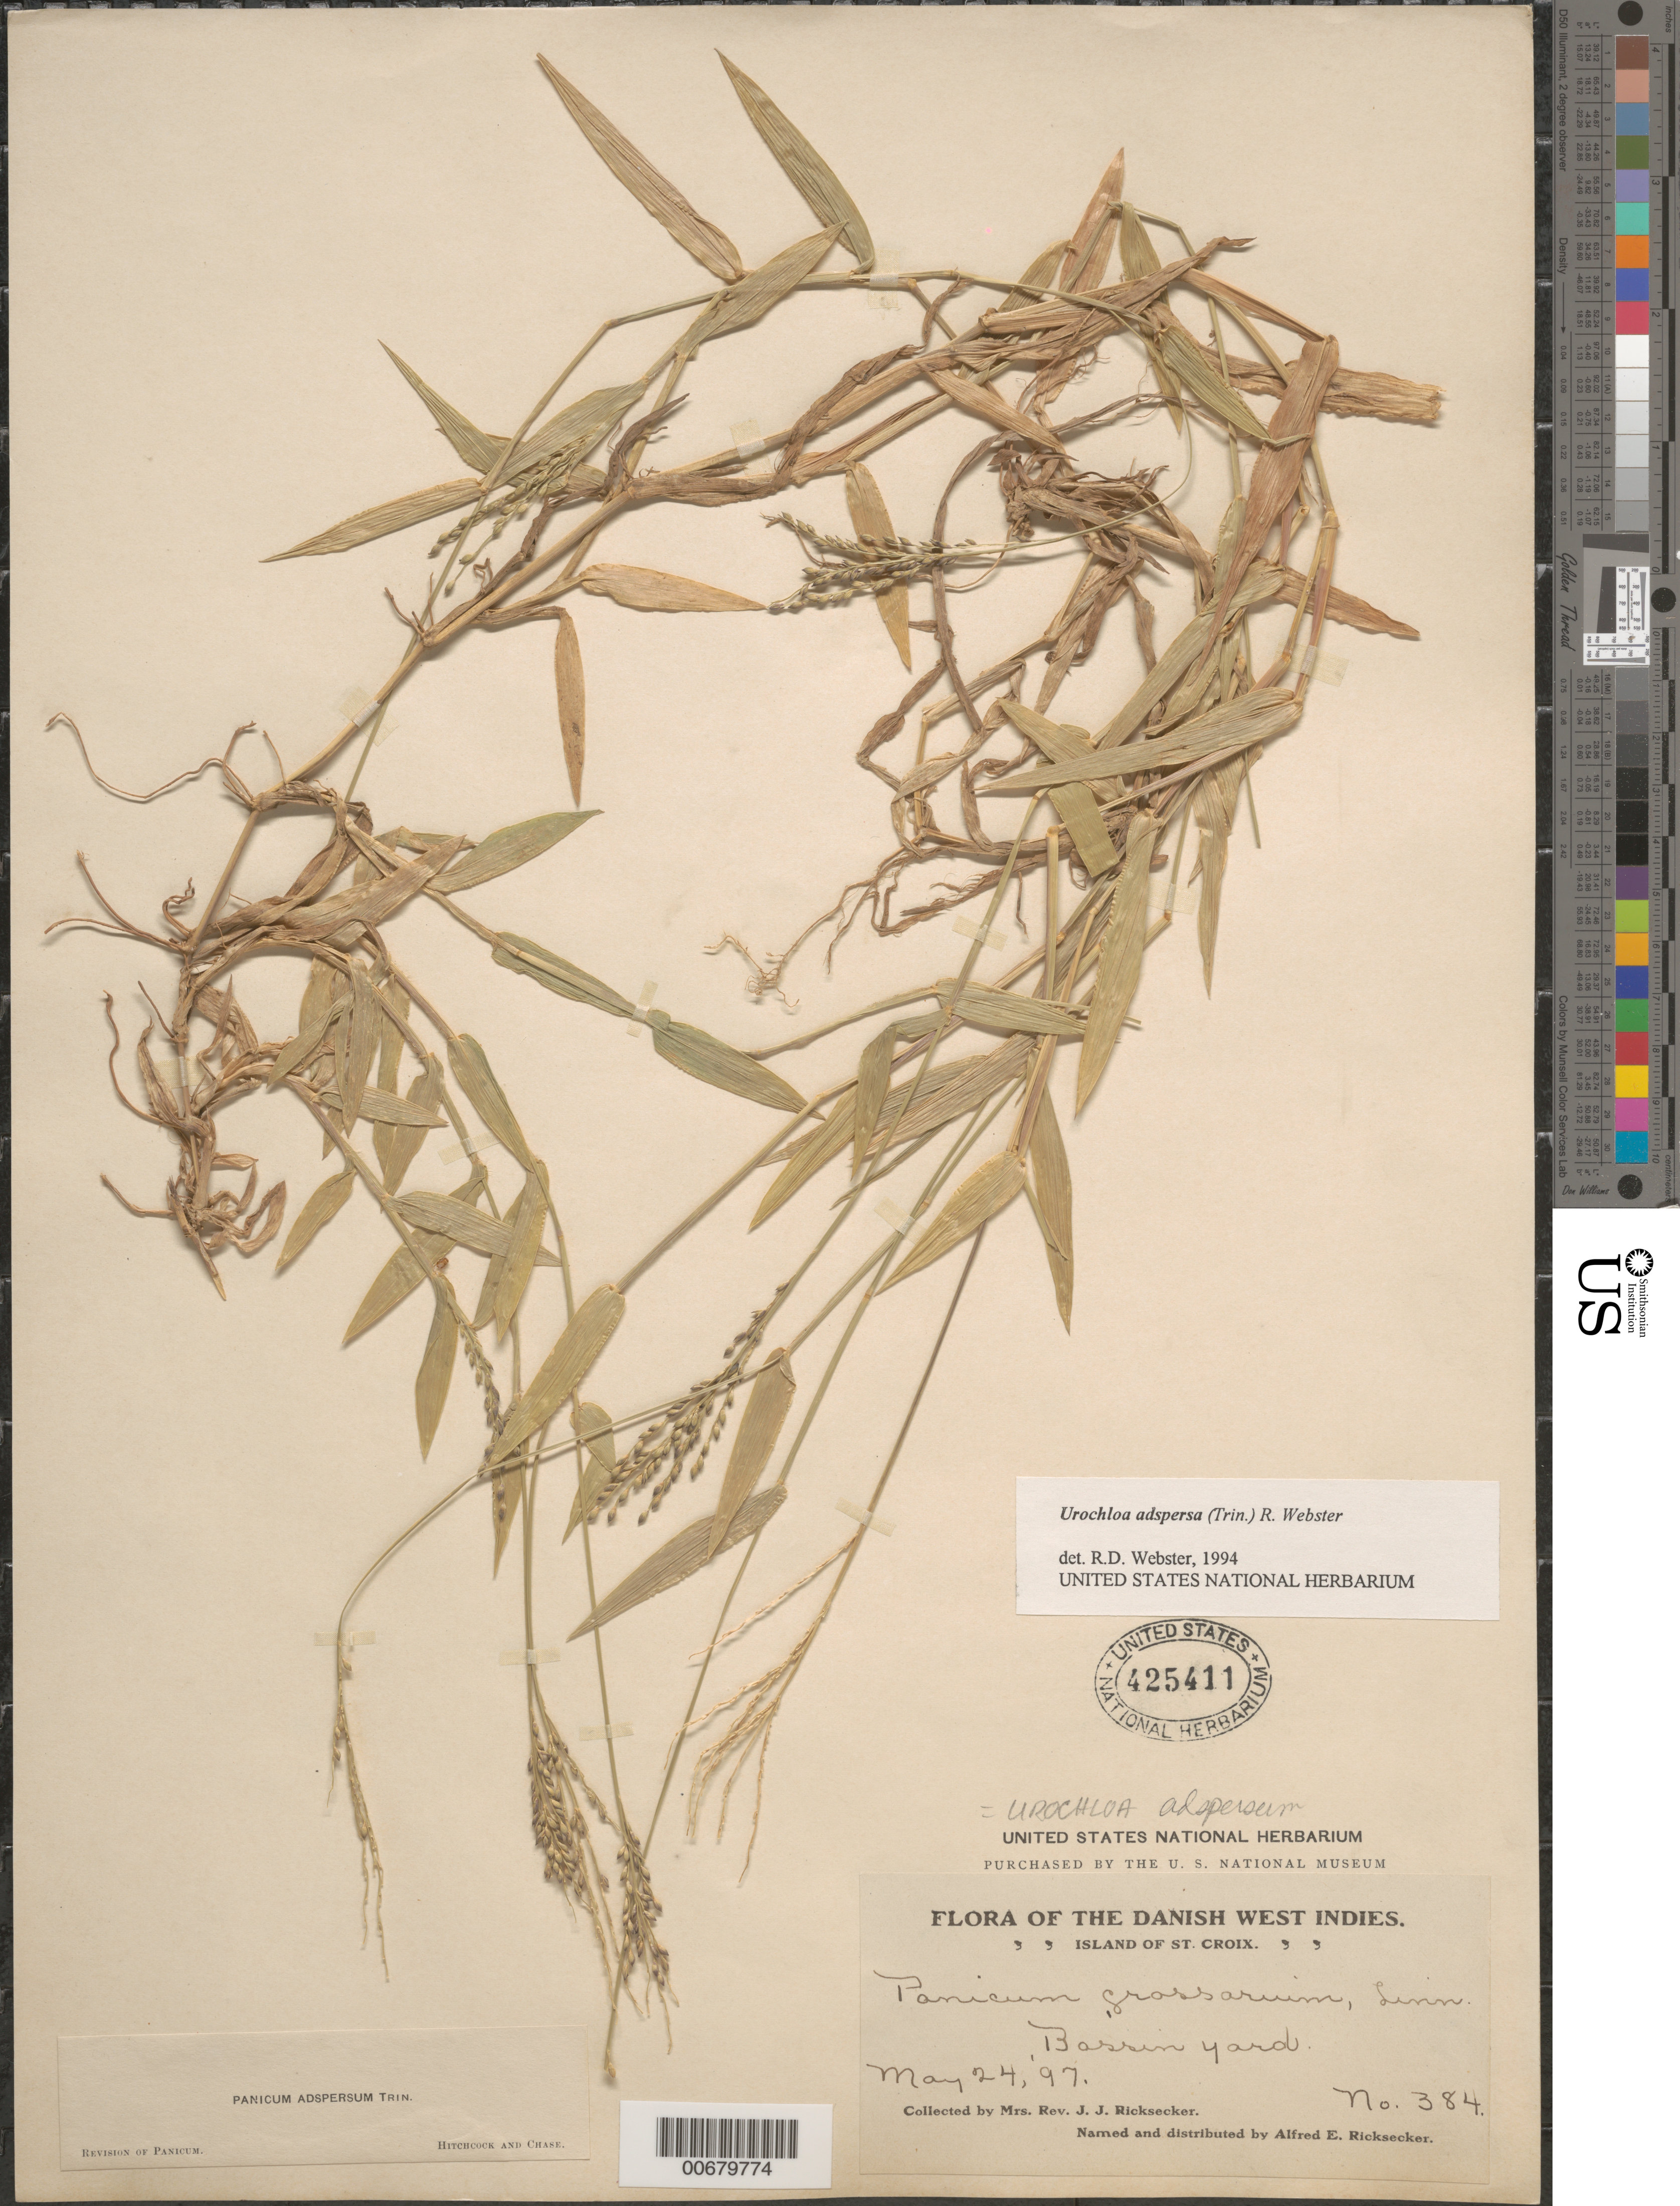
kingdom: Plantae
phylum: Tracheophyta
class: Liliopsida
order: Poales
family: Poaceae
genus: Urochloa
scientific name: Urochloa adspersa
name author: (Trin.) R.D. Webster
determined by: Webster, Robert D.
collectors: L. A. Ricksecker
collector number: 384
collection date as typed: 24 May 1897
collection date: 1897-05-24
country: U.S. Virgin Islands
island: St. Croix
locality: St. Croix; Bassin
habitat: Yard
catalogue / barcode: US 425411